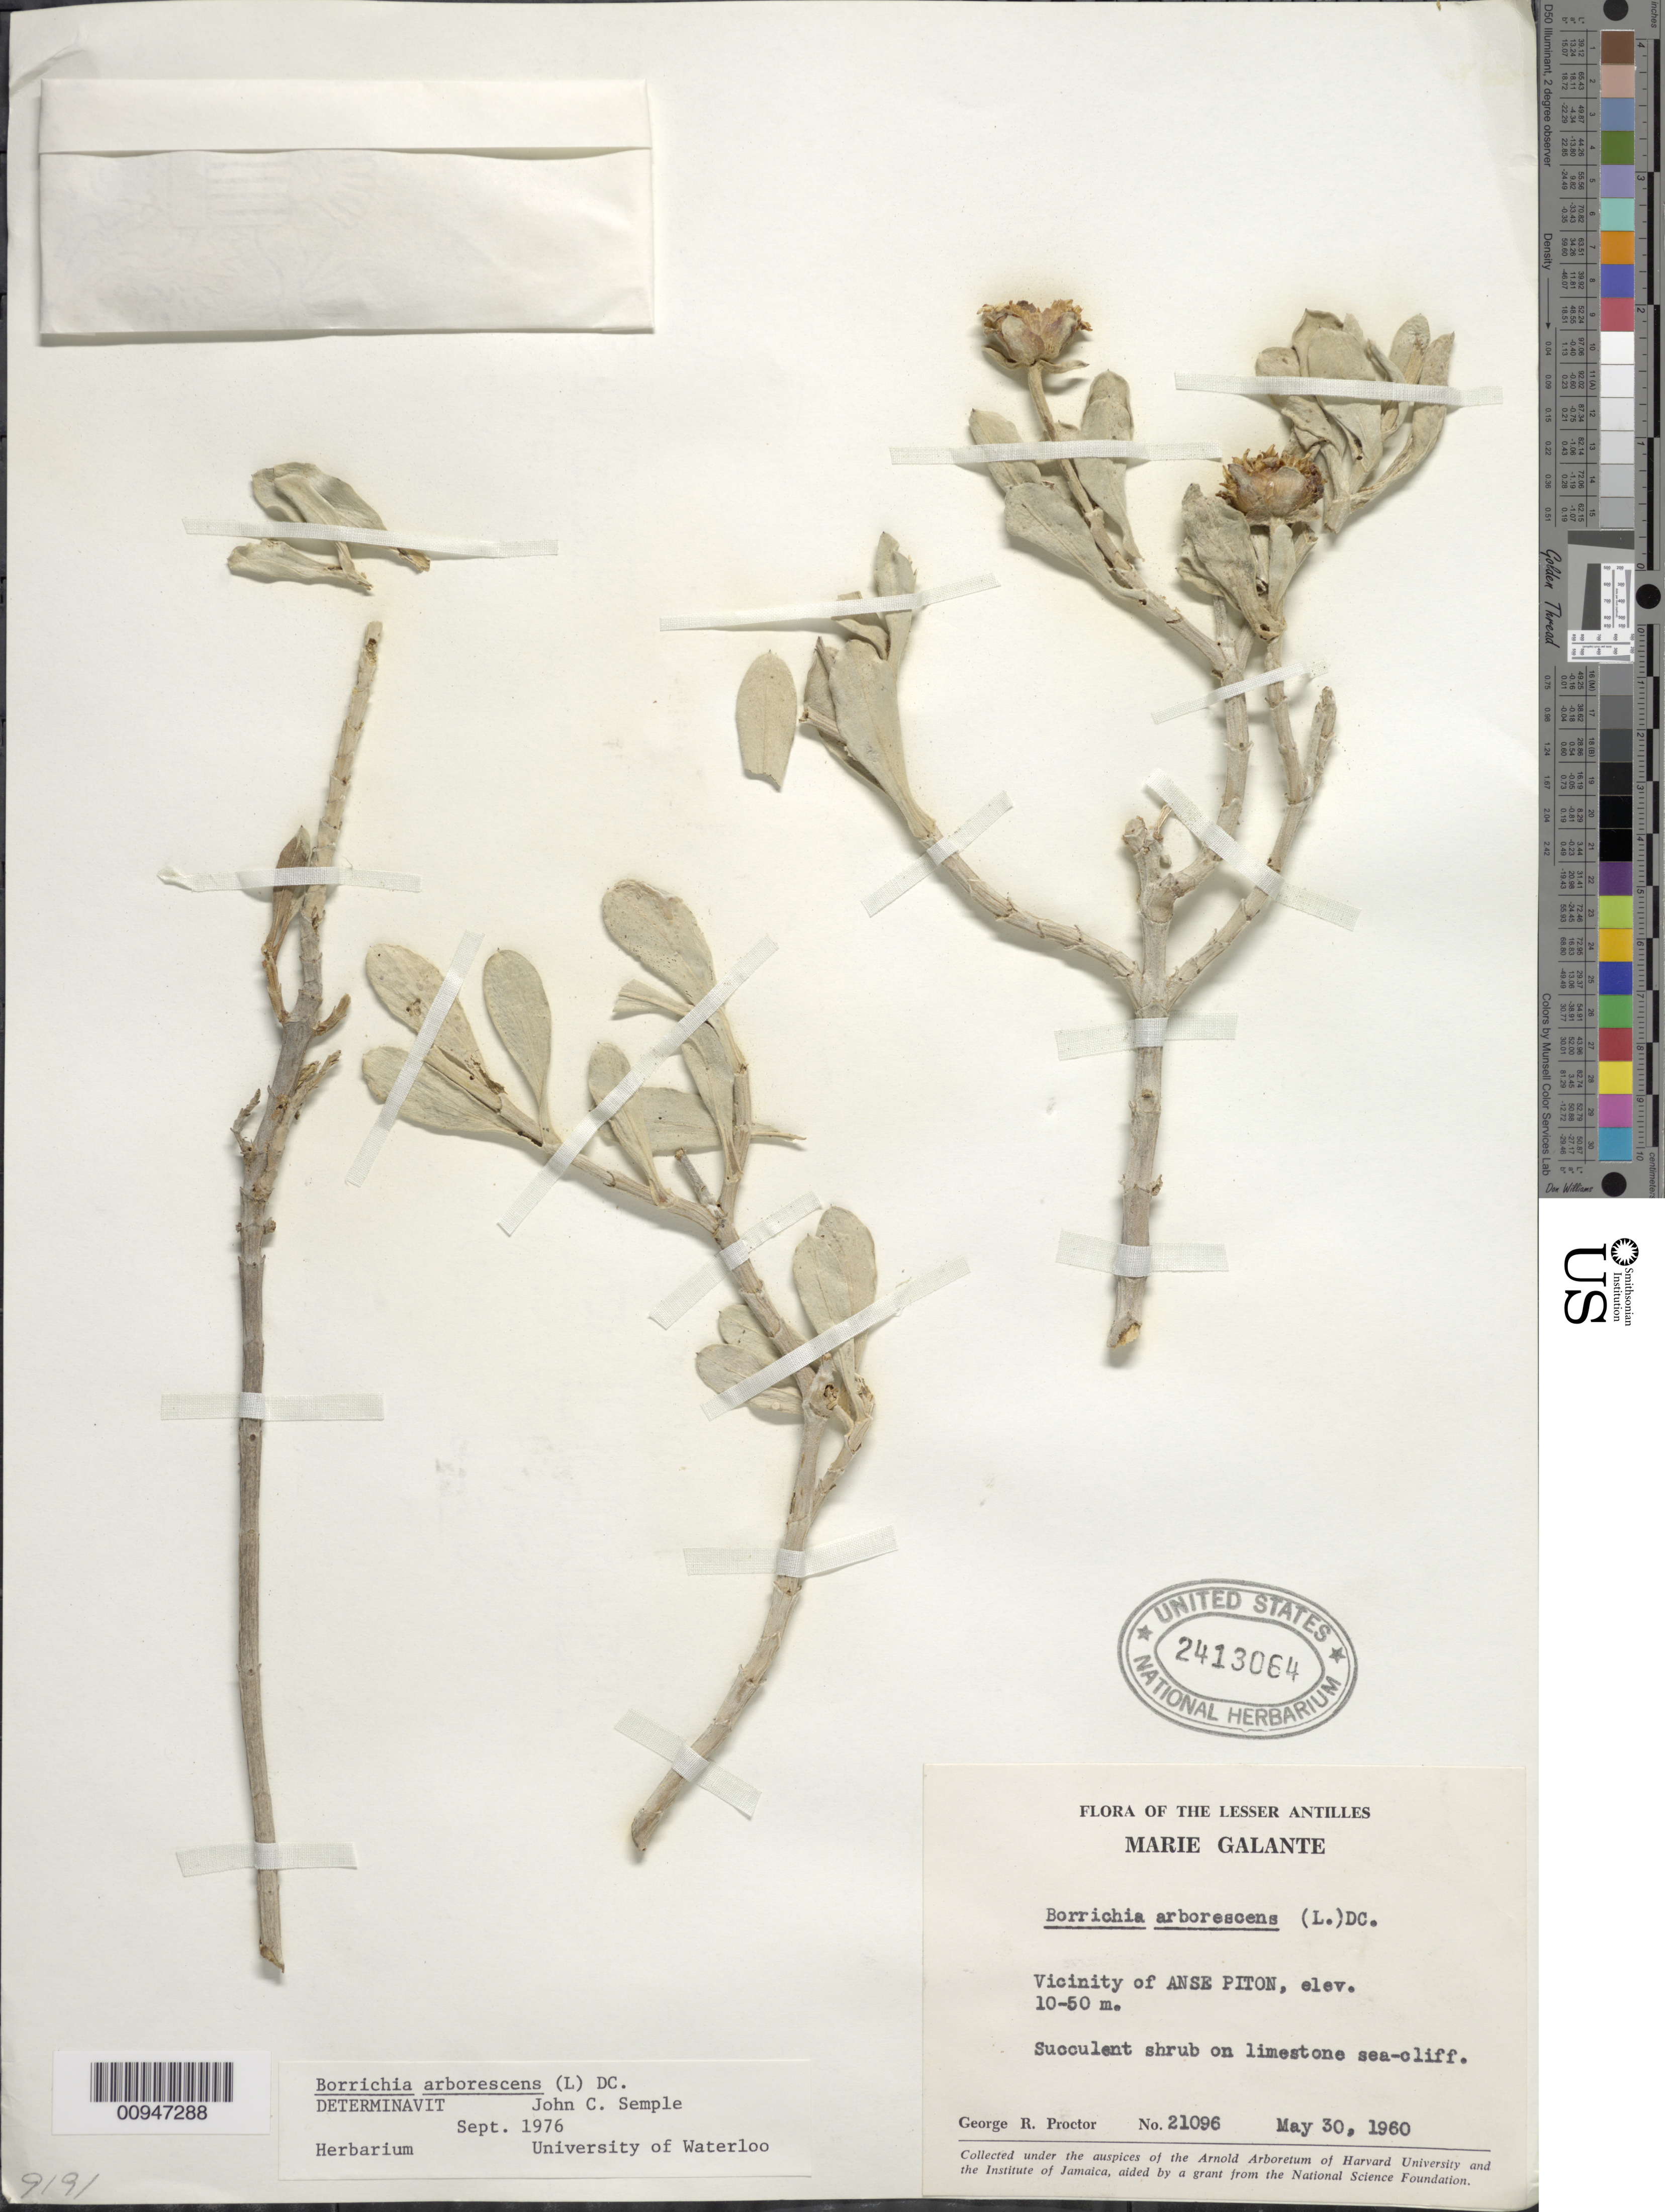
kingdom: Plantae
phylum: Tracheophyta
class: Magnoliopsida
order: Asterales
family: Asteraceae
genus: Borrichia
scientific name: Borrichia arborescens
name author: (L.) DC.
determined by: Semple, J. C.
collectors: G. R. Proctor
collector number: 21096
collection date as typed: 30 May 1960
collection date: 1960-05-30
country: Guadeloupe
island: Marie Galante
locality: Vicinity of Anse Piton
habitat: On limestone sea-cliff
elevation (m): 10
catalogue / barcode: US 2413064